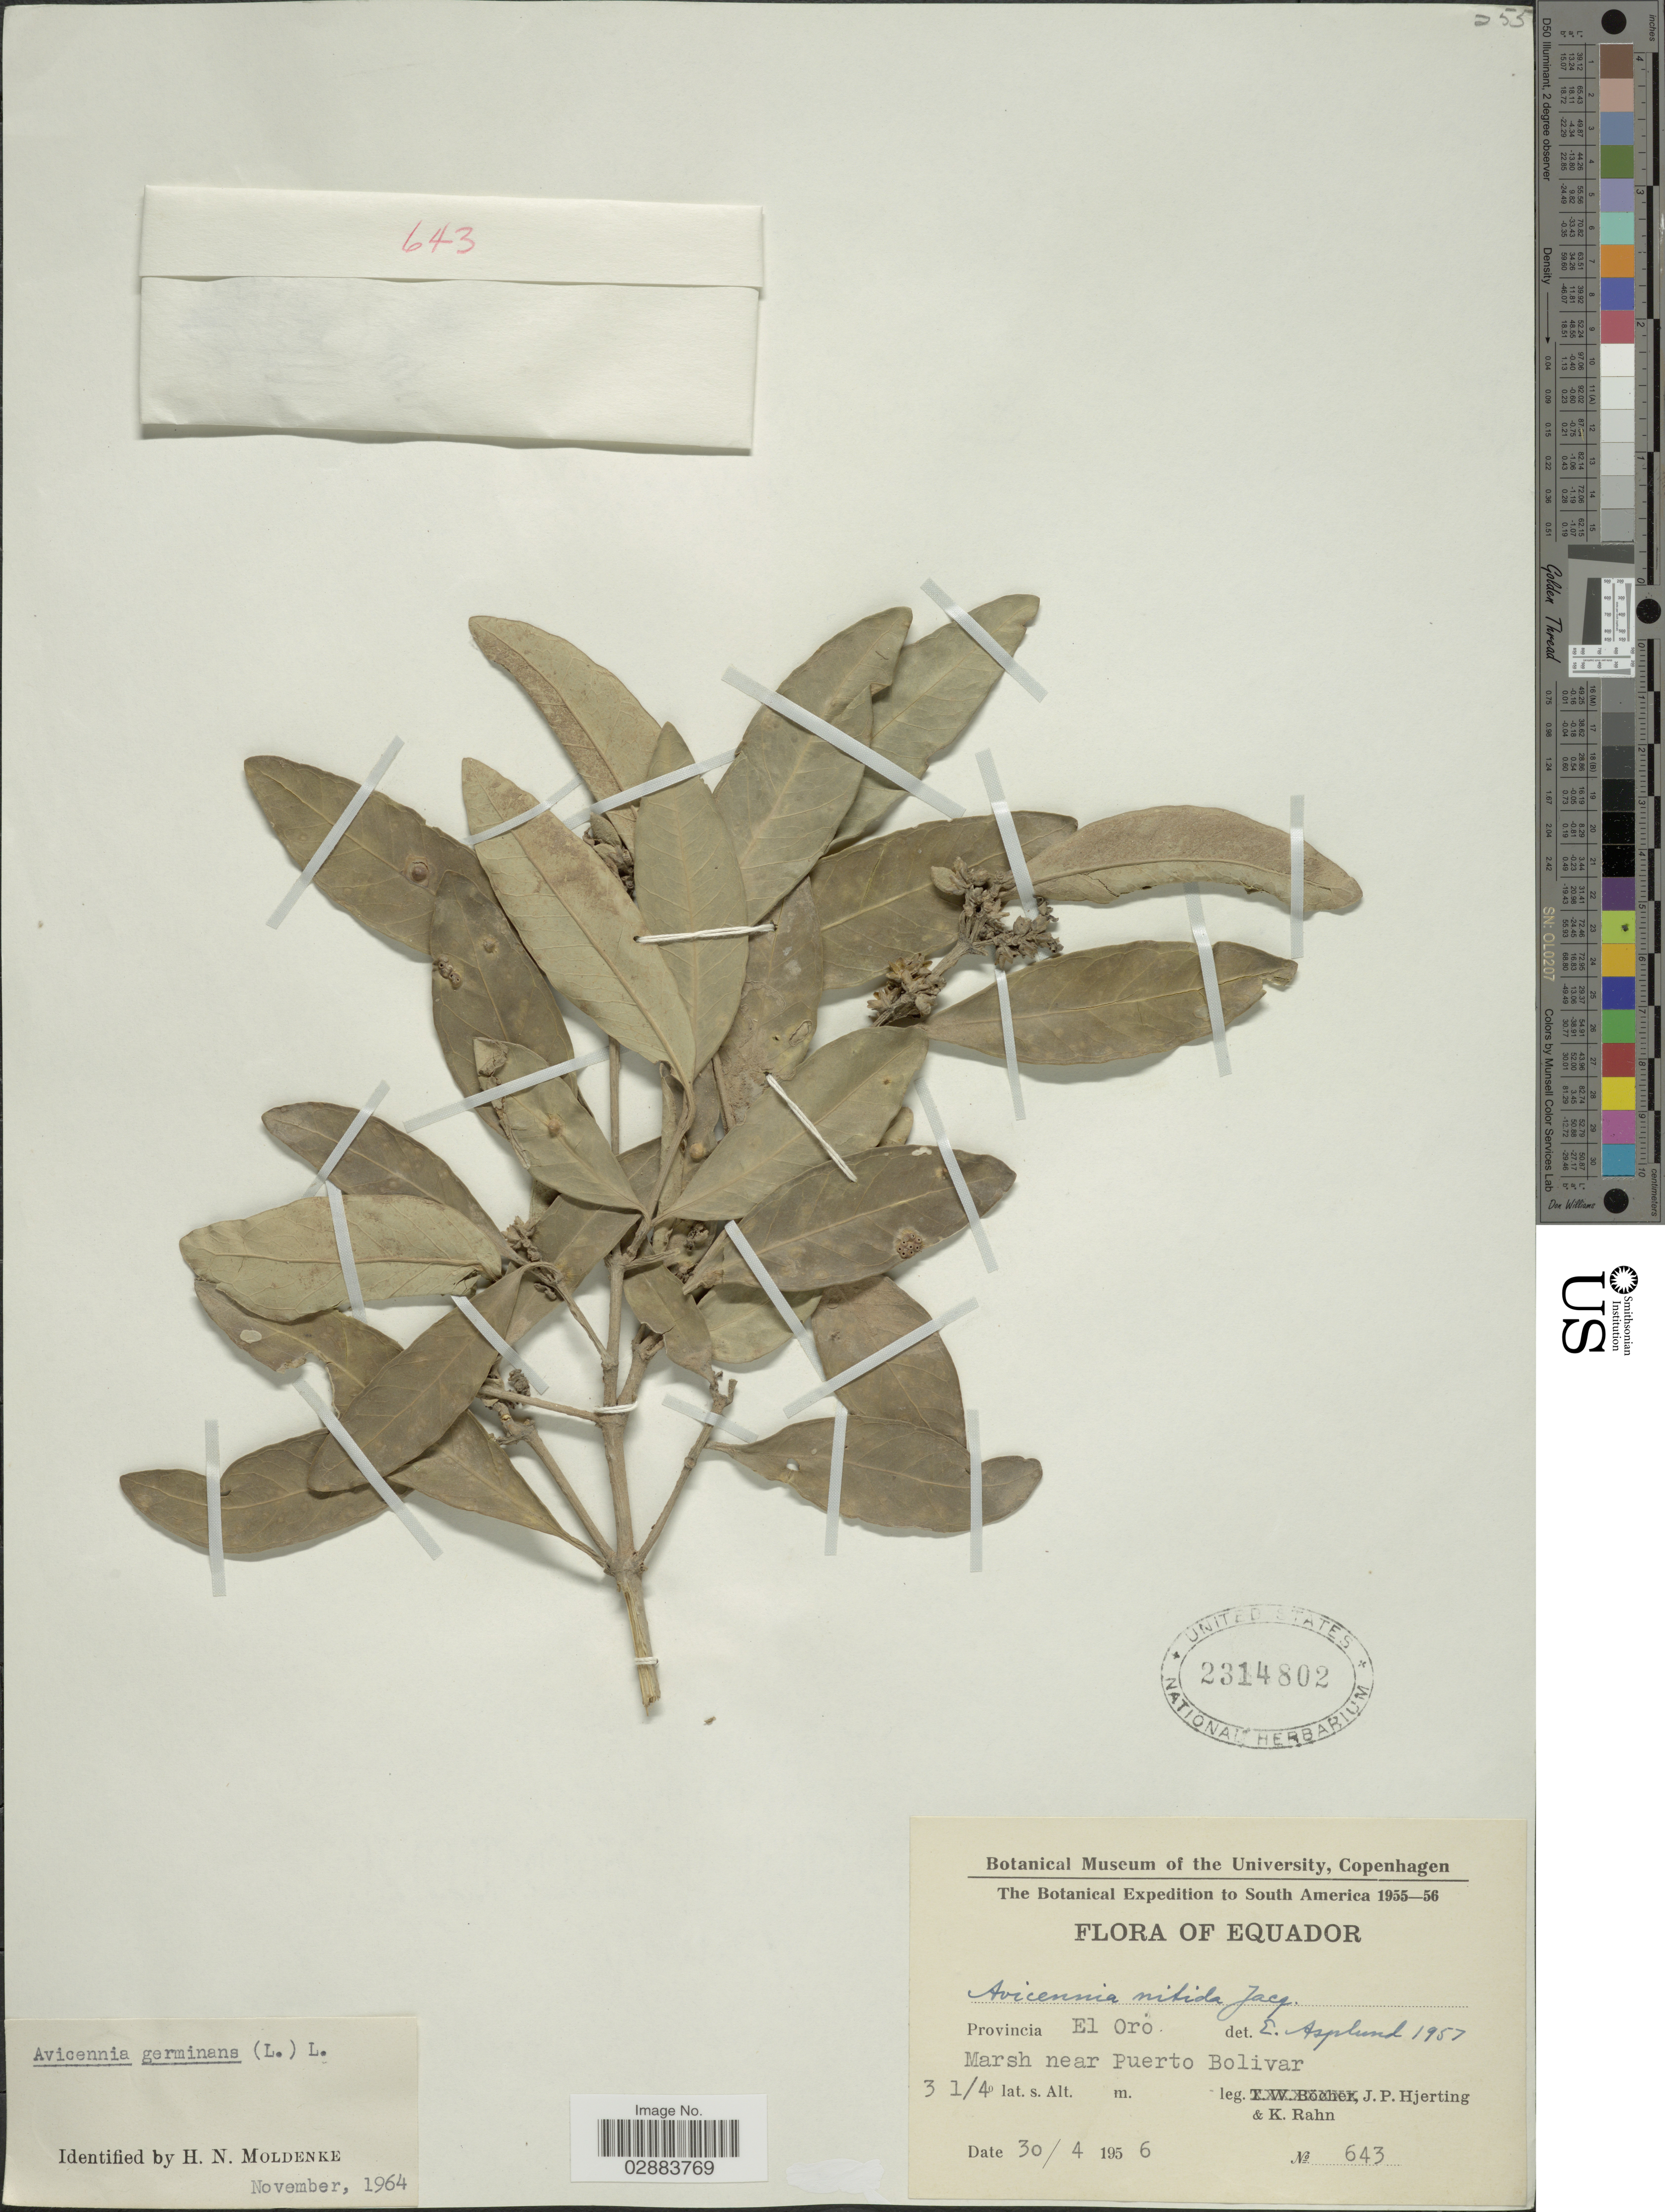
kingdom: Plantae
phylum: Tracheophyta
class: Magnoliopsida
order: Lamiales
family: Acanthaceae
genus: Avicennia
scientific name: Avicennia germinans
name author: (L.) L.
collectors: J. P. Hjerting & K. Rahn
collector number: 643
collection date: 1956-04-30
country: Ecuador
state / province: El Oro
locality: Marsh near Puerto Bolivar.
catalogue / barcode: US 2314802